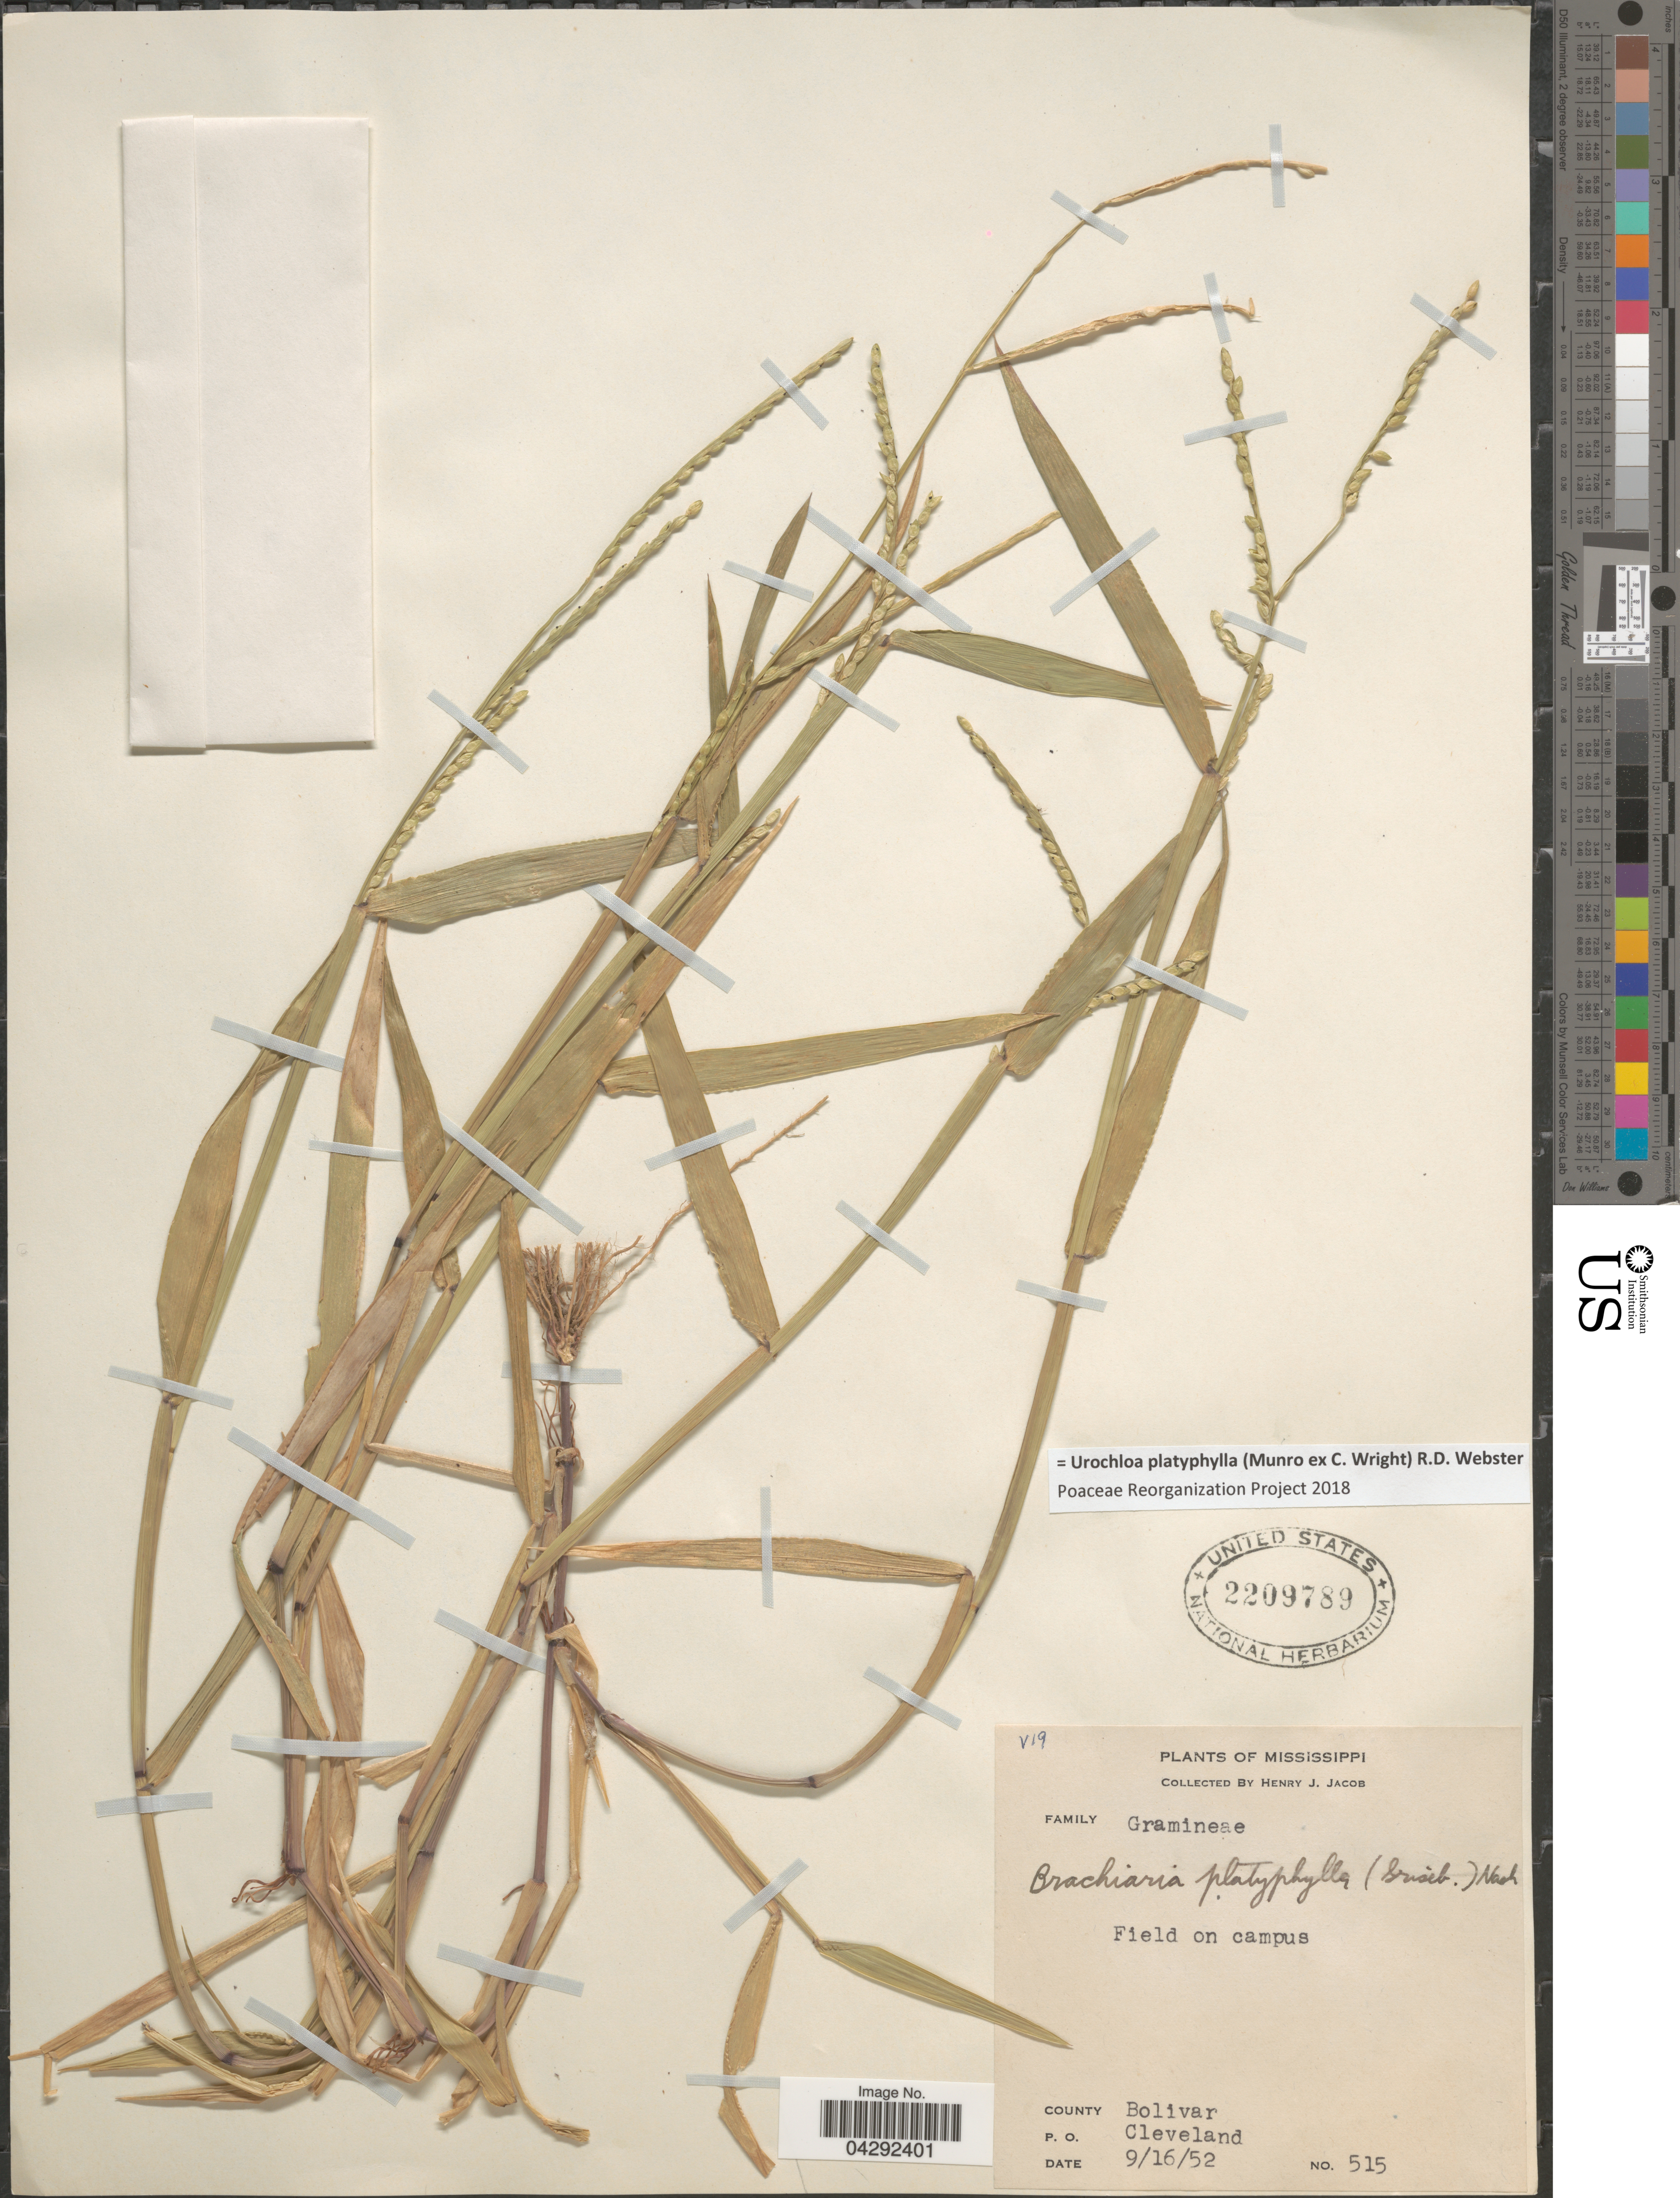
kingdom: Plantae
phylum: Tracheophyta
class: Liliopsida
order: Poales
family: Poaceae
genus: Urochloa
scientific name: Urochloa platyphylla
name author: (Munro ex C. Wright) R.D. Webster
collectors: H. Jacob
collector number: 515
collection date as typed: Transcribed d/m/y: 16/9/52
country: United States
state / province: Mississippi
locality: Field on campus. County Bolivar. P. O. Cleveland.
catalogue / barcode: US 2209789